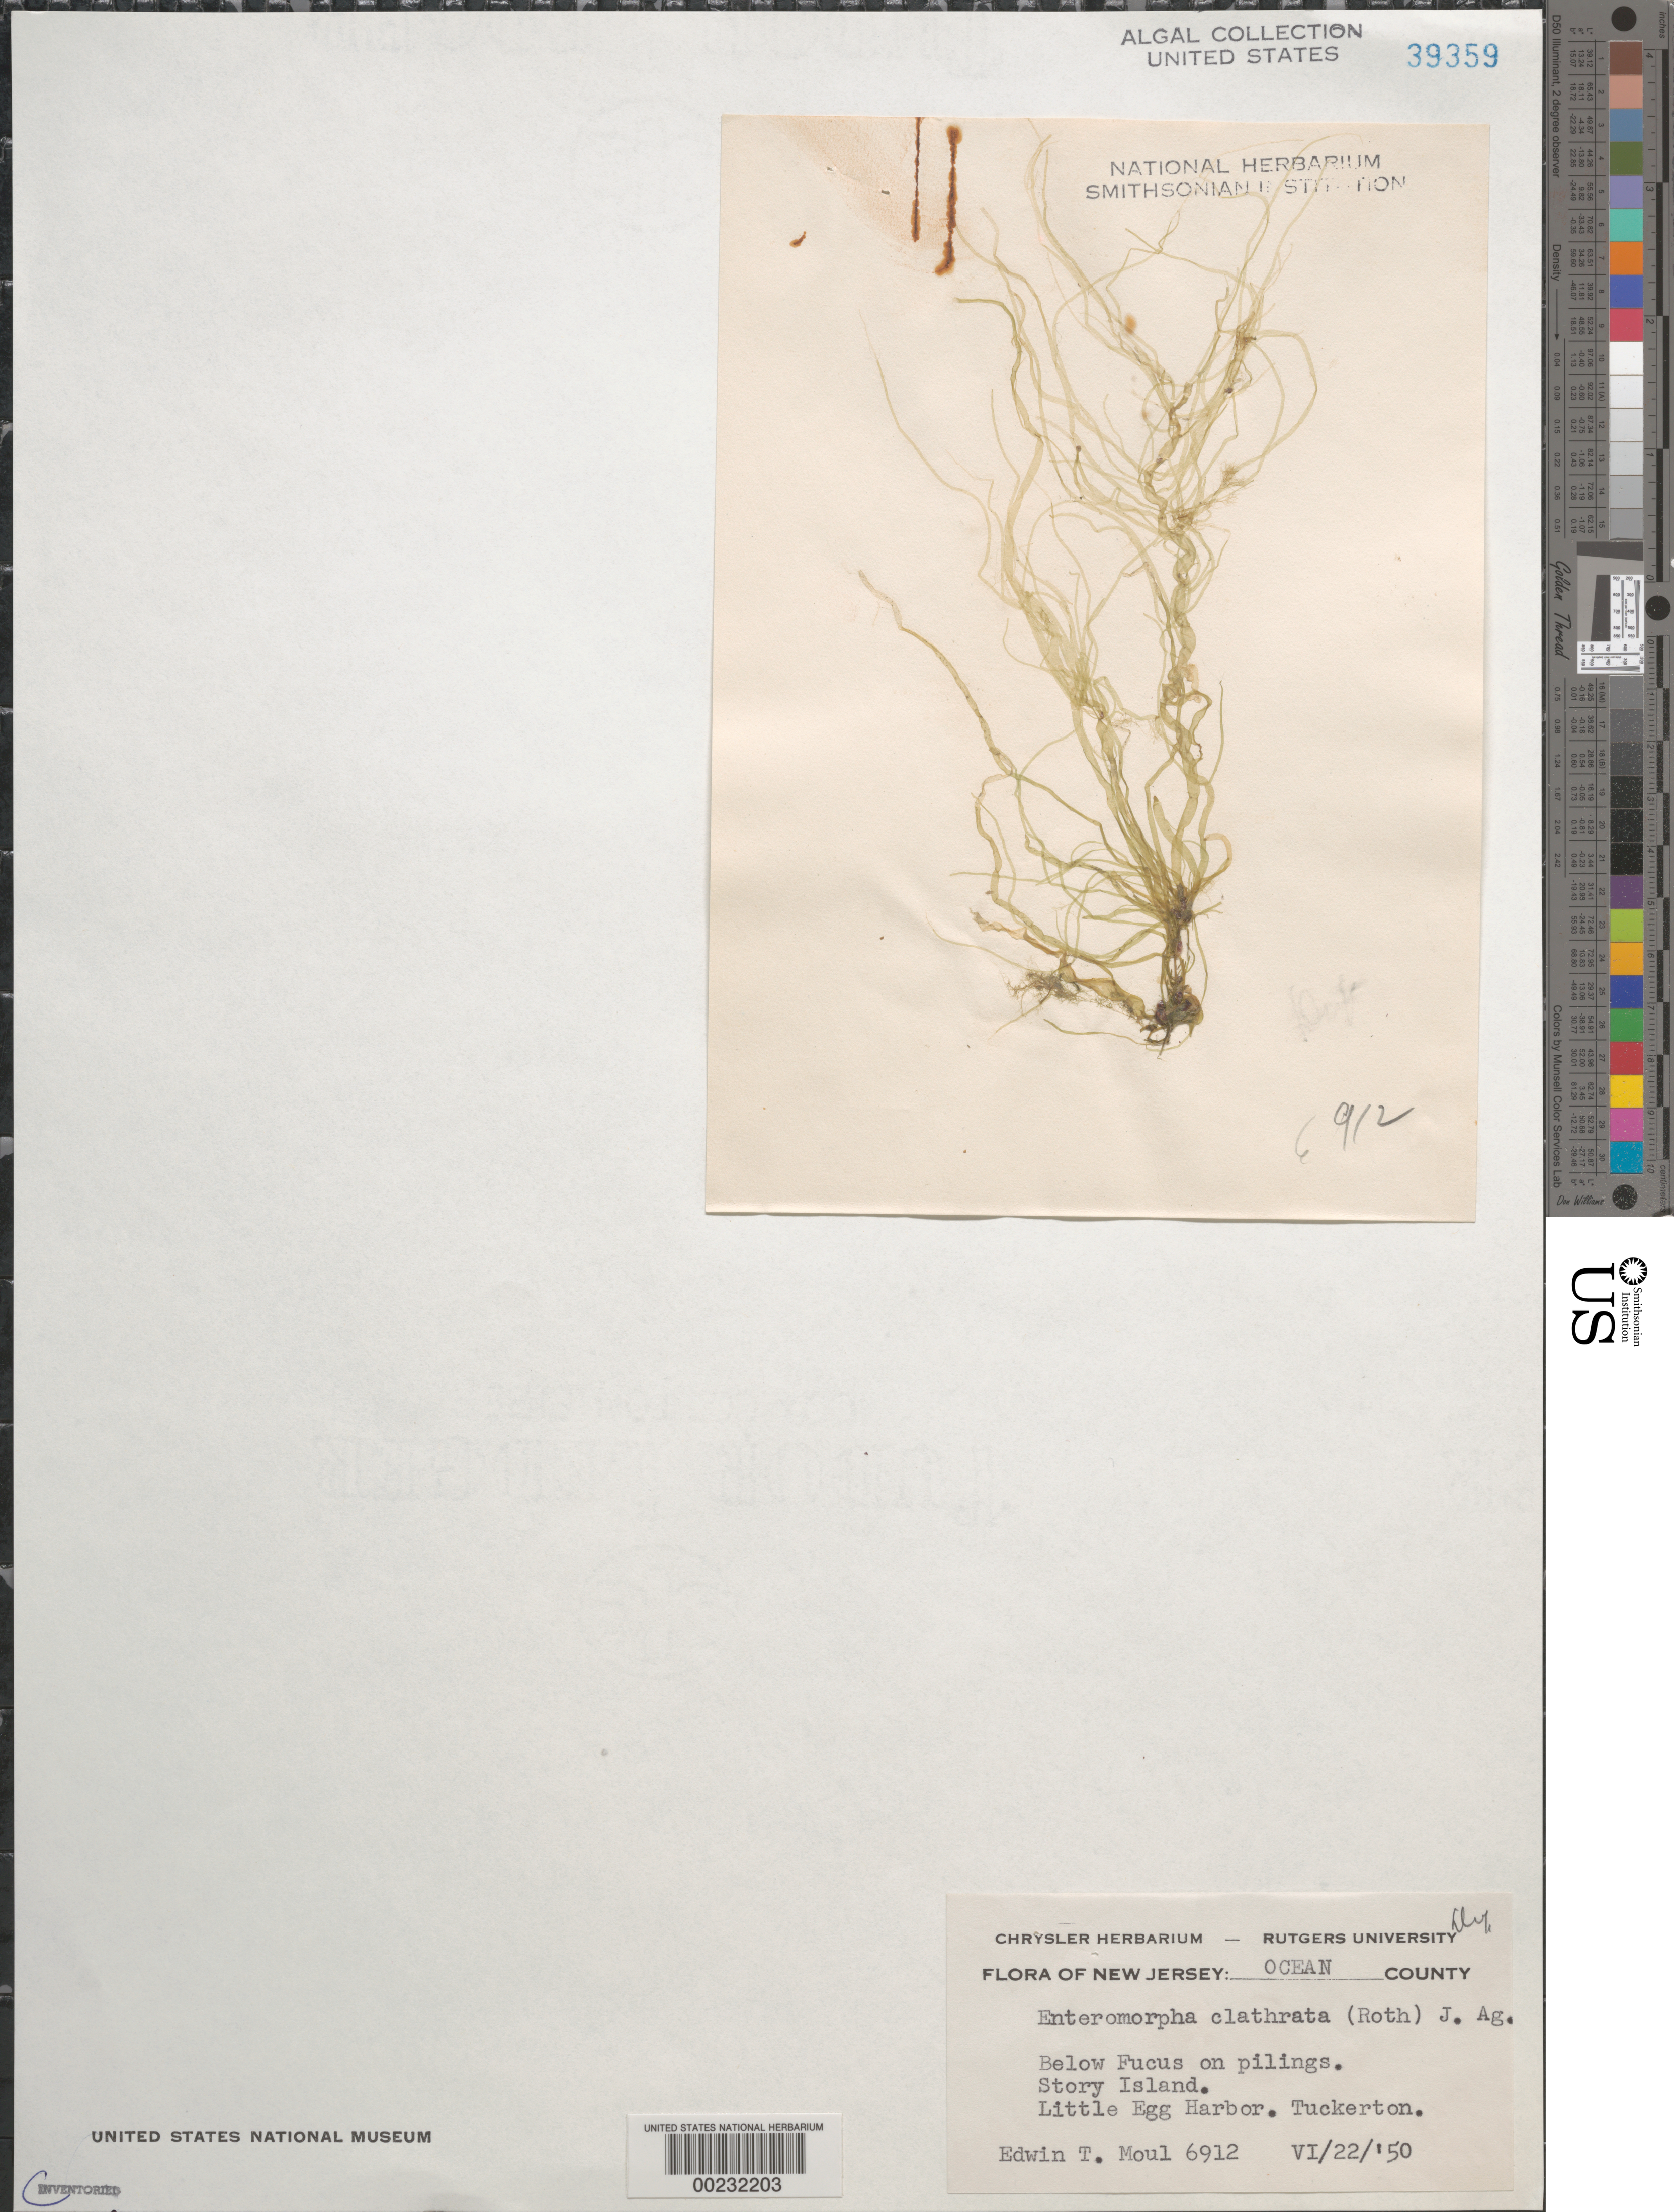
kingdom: Plantae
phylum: Chlorophyta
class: Ulvophyceae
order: Cladophorales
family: Cladophoraceae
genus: Cladophora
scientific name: Cladophora vagabunda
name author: (L.) C. Hoek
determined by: Algae name updating Project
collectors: E. T. Moul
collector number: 6912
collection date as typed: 22 Jun 1950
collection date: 1950-06-22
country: United States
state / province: New Jersey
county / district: Ocean County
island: Story Island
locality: Little Egg Harbor, Tuckertown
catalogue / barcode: US 39359